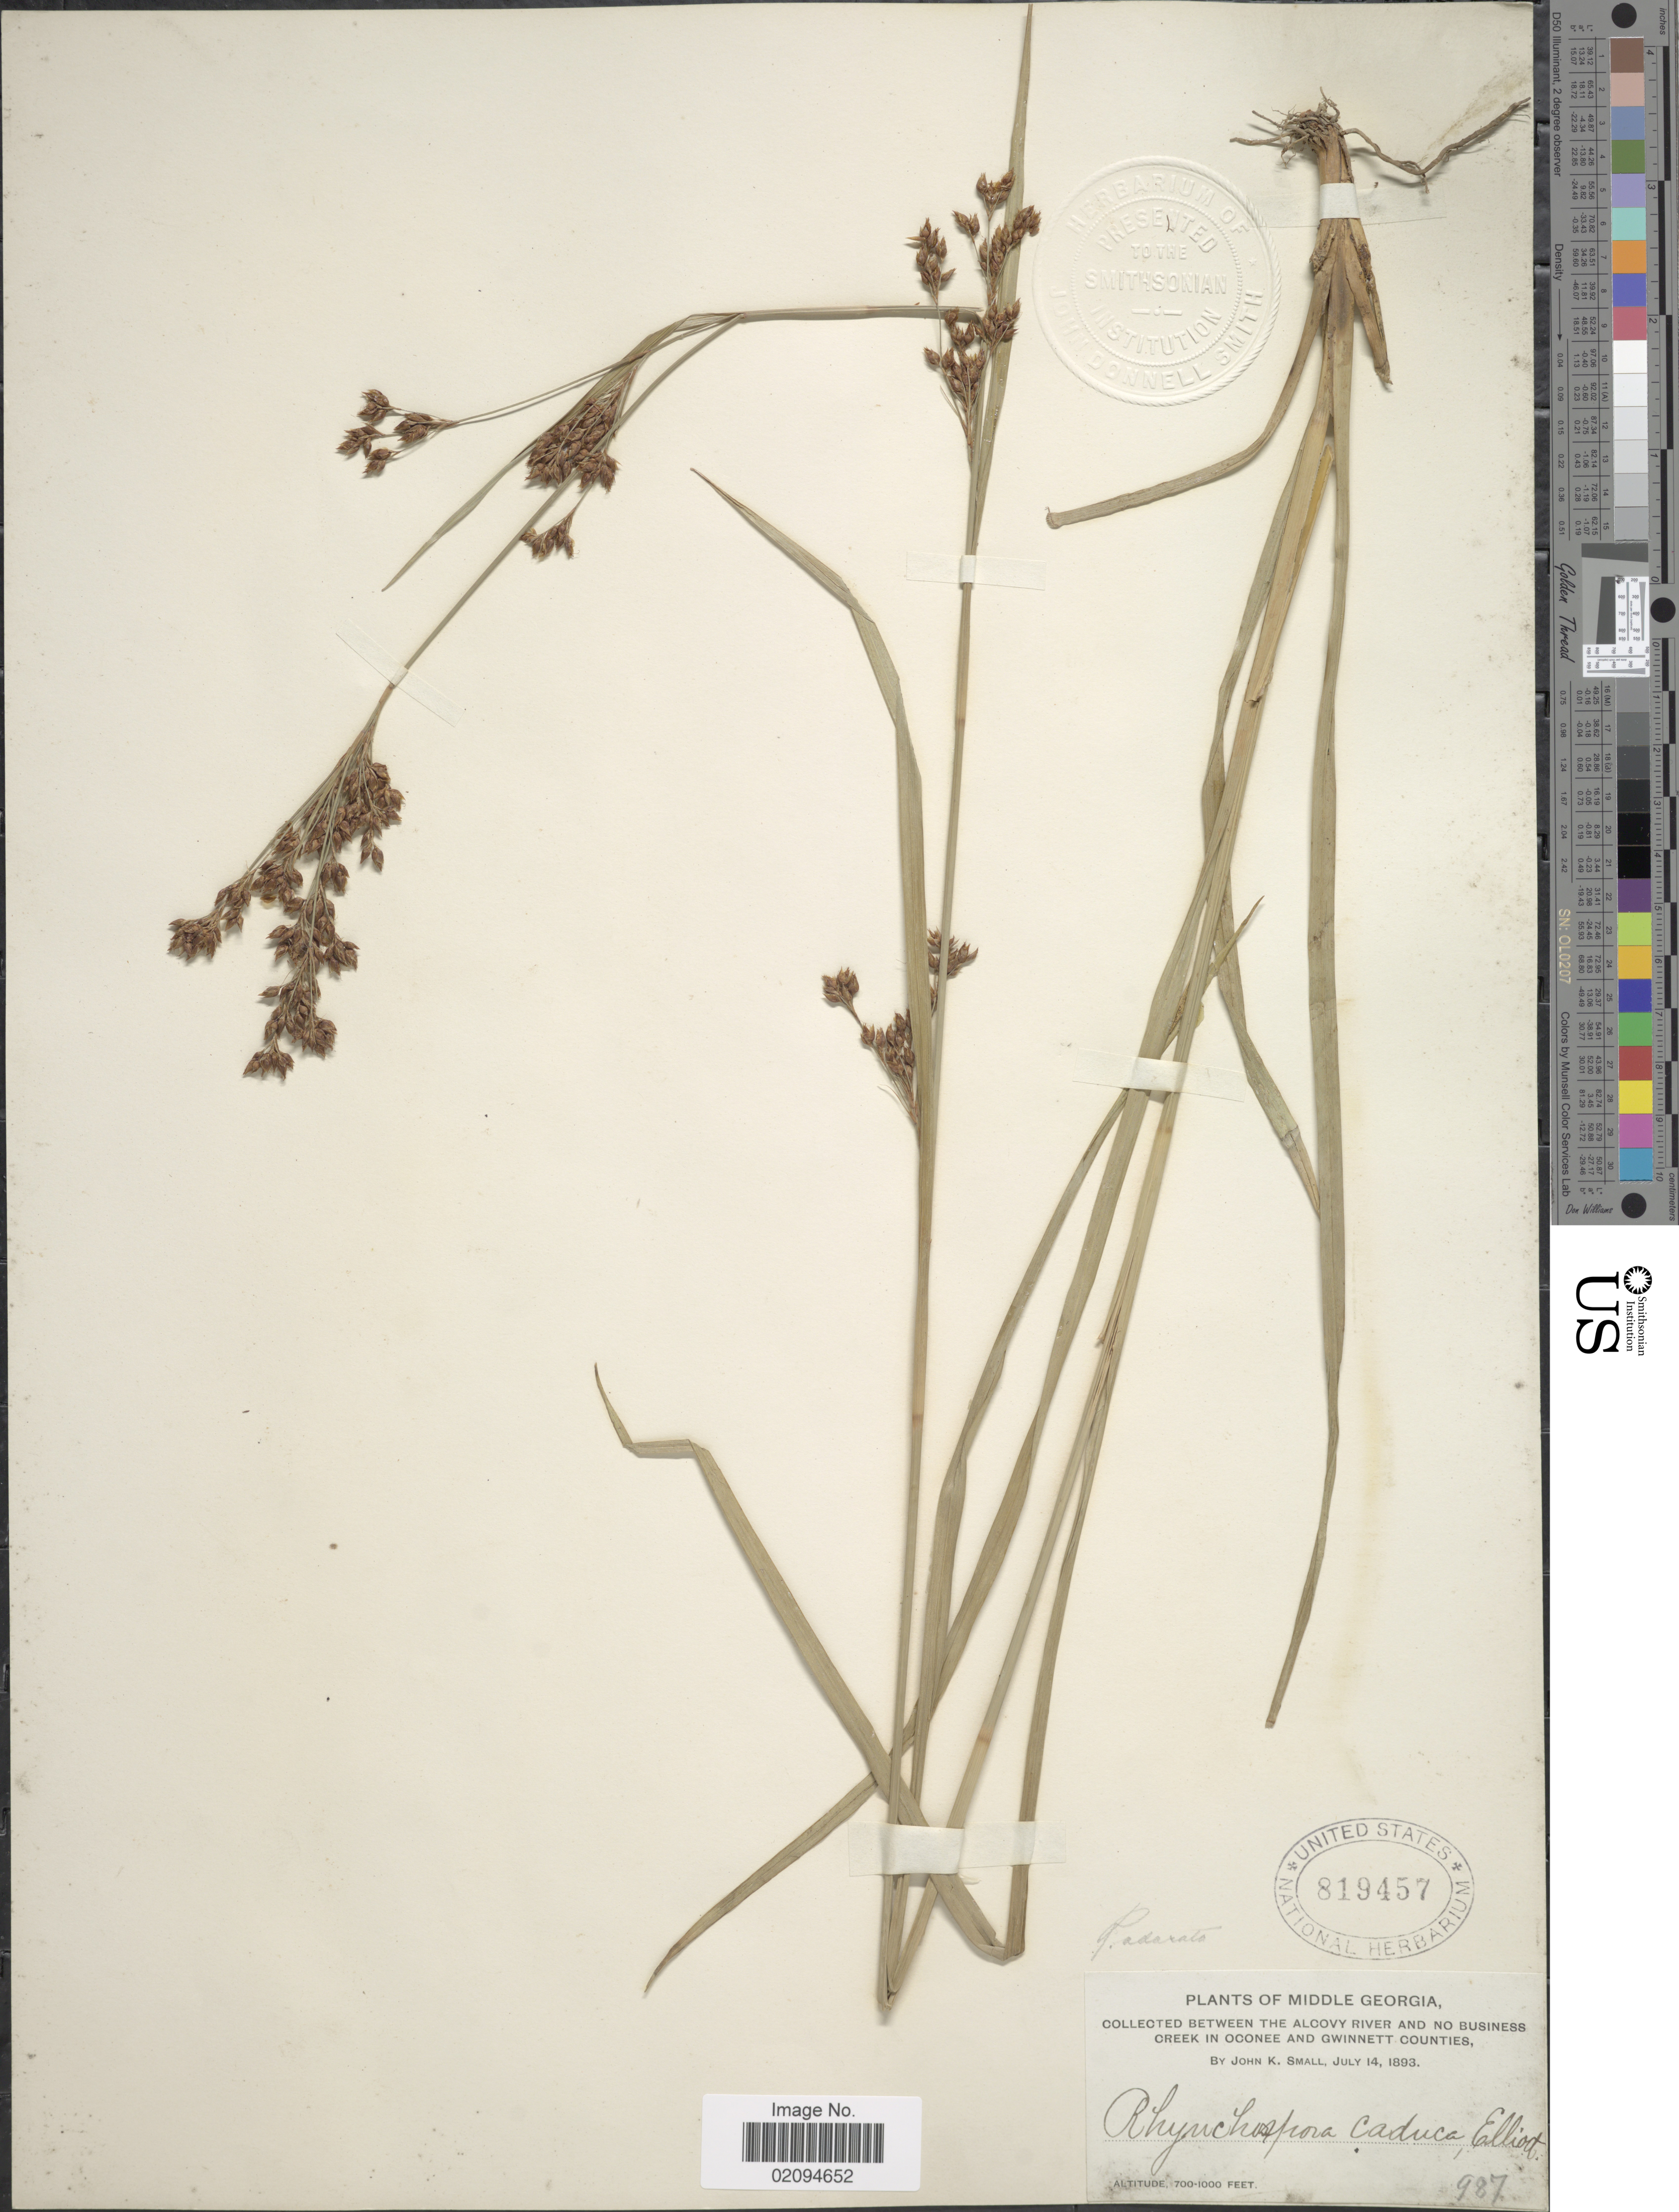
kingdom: Plantae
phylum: Tracheophyta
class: Liliopsida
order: Poales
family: Cyperaceae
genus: Rhynchospora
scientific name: Rhynchospora odorata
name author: C. Wright ex Griseb.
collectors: J. K. Small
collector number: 987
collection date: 1893-07-14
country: United States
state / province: Georgia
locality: Middle Georgia. Between Alcovy River and No Business Creek in Oconee and Gwinnett Counties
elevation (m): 213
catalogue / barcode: US 819457